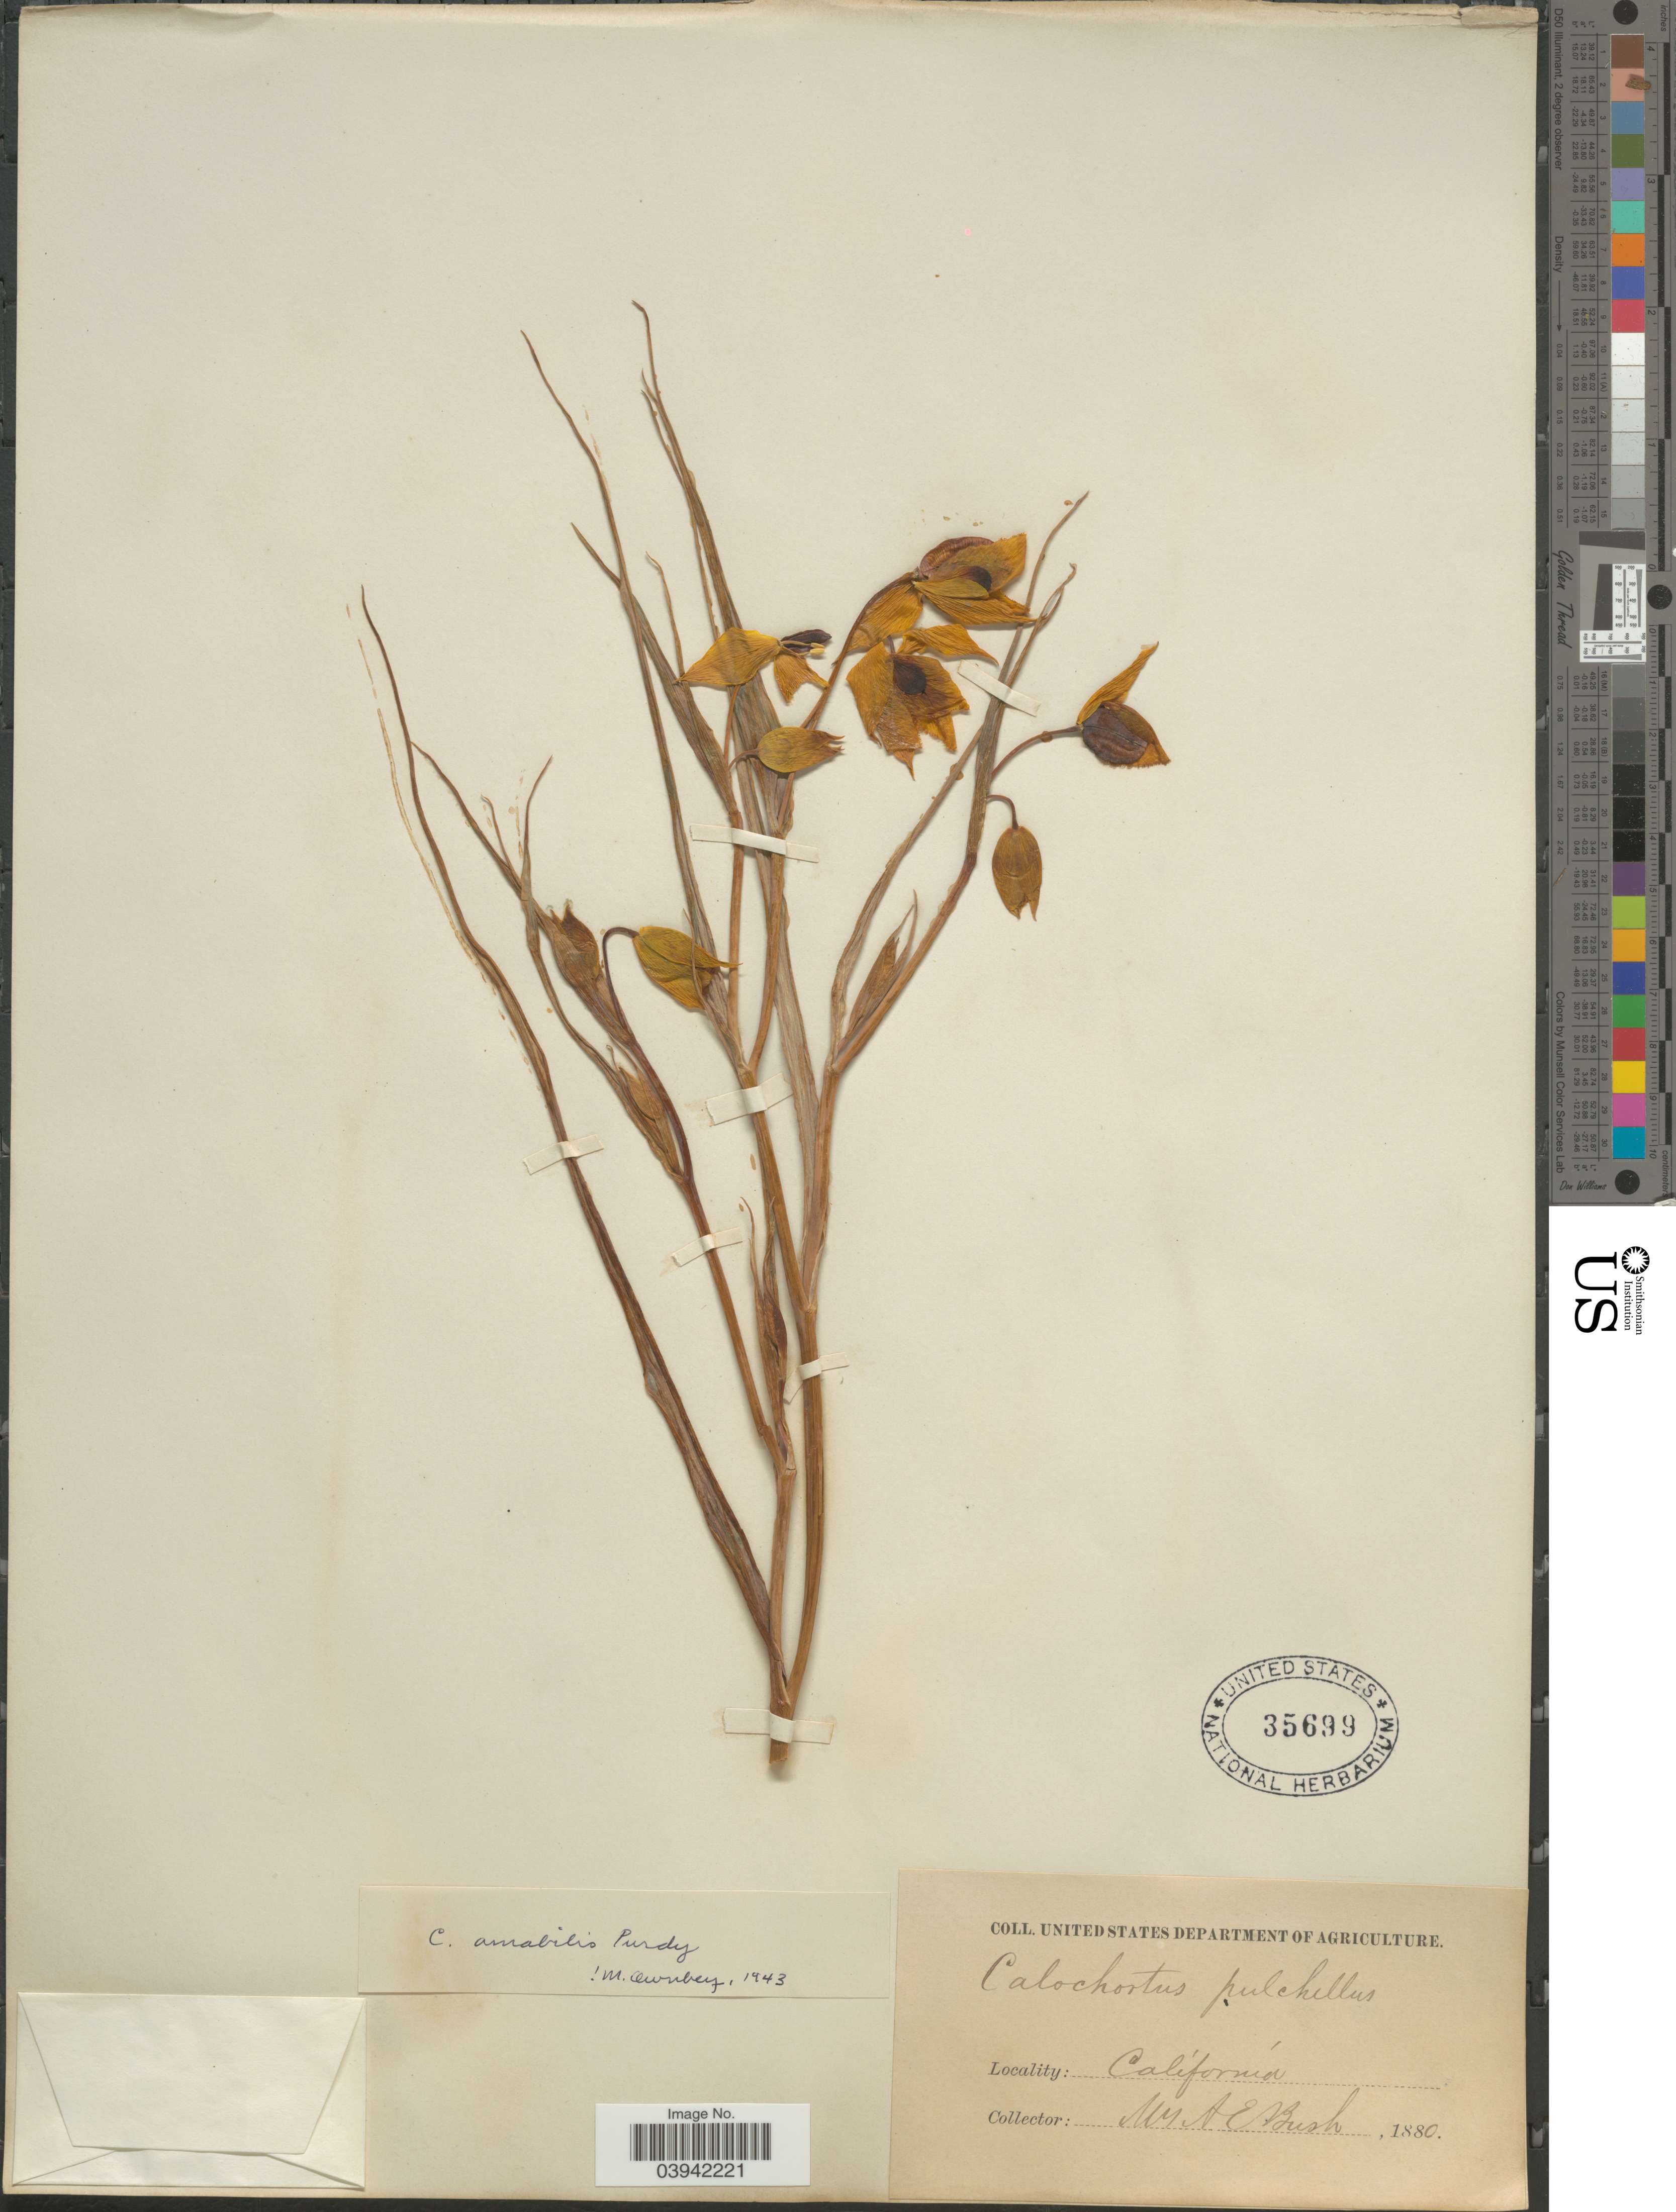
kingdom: Plantae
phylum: Tracheophyta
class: Liliopsida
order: Liliales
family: Liliaceae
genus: Calochortus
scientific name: Calochortus amabilis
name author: Purdy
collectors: A. E. Bush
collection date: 1880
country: United States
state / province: California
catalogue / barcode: US 35699